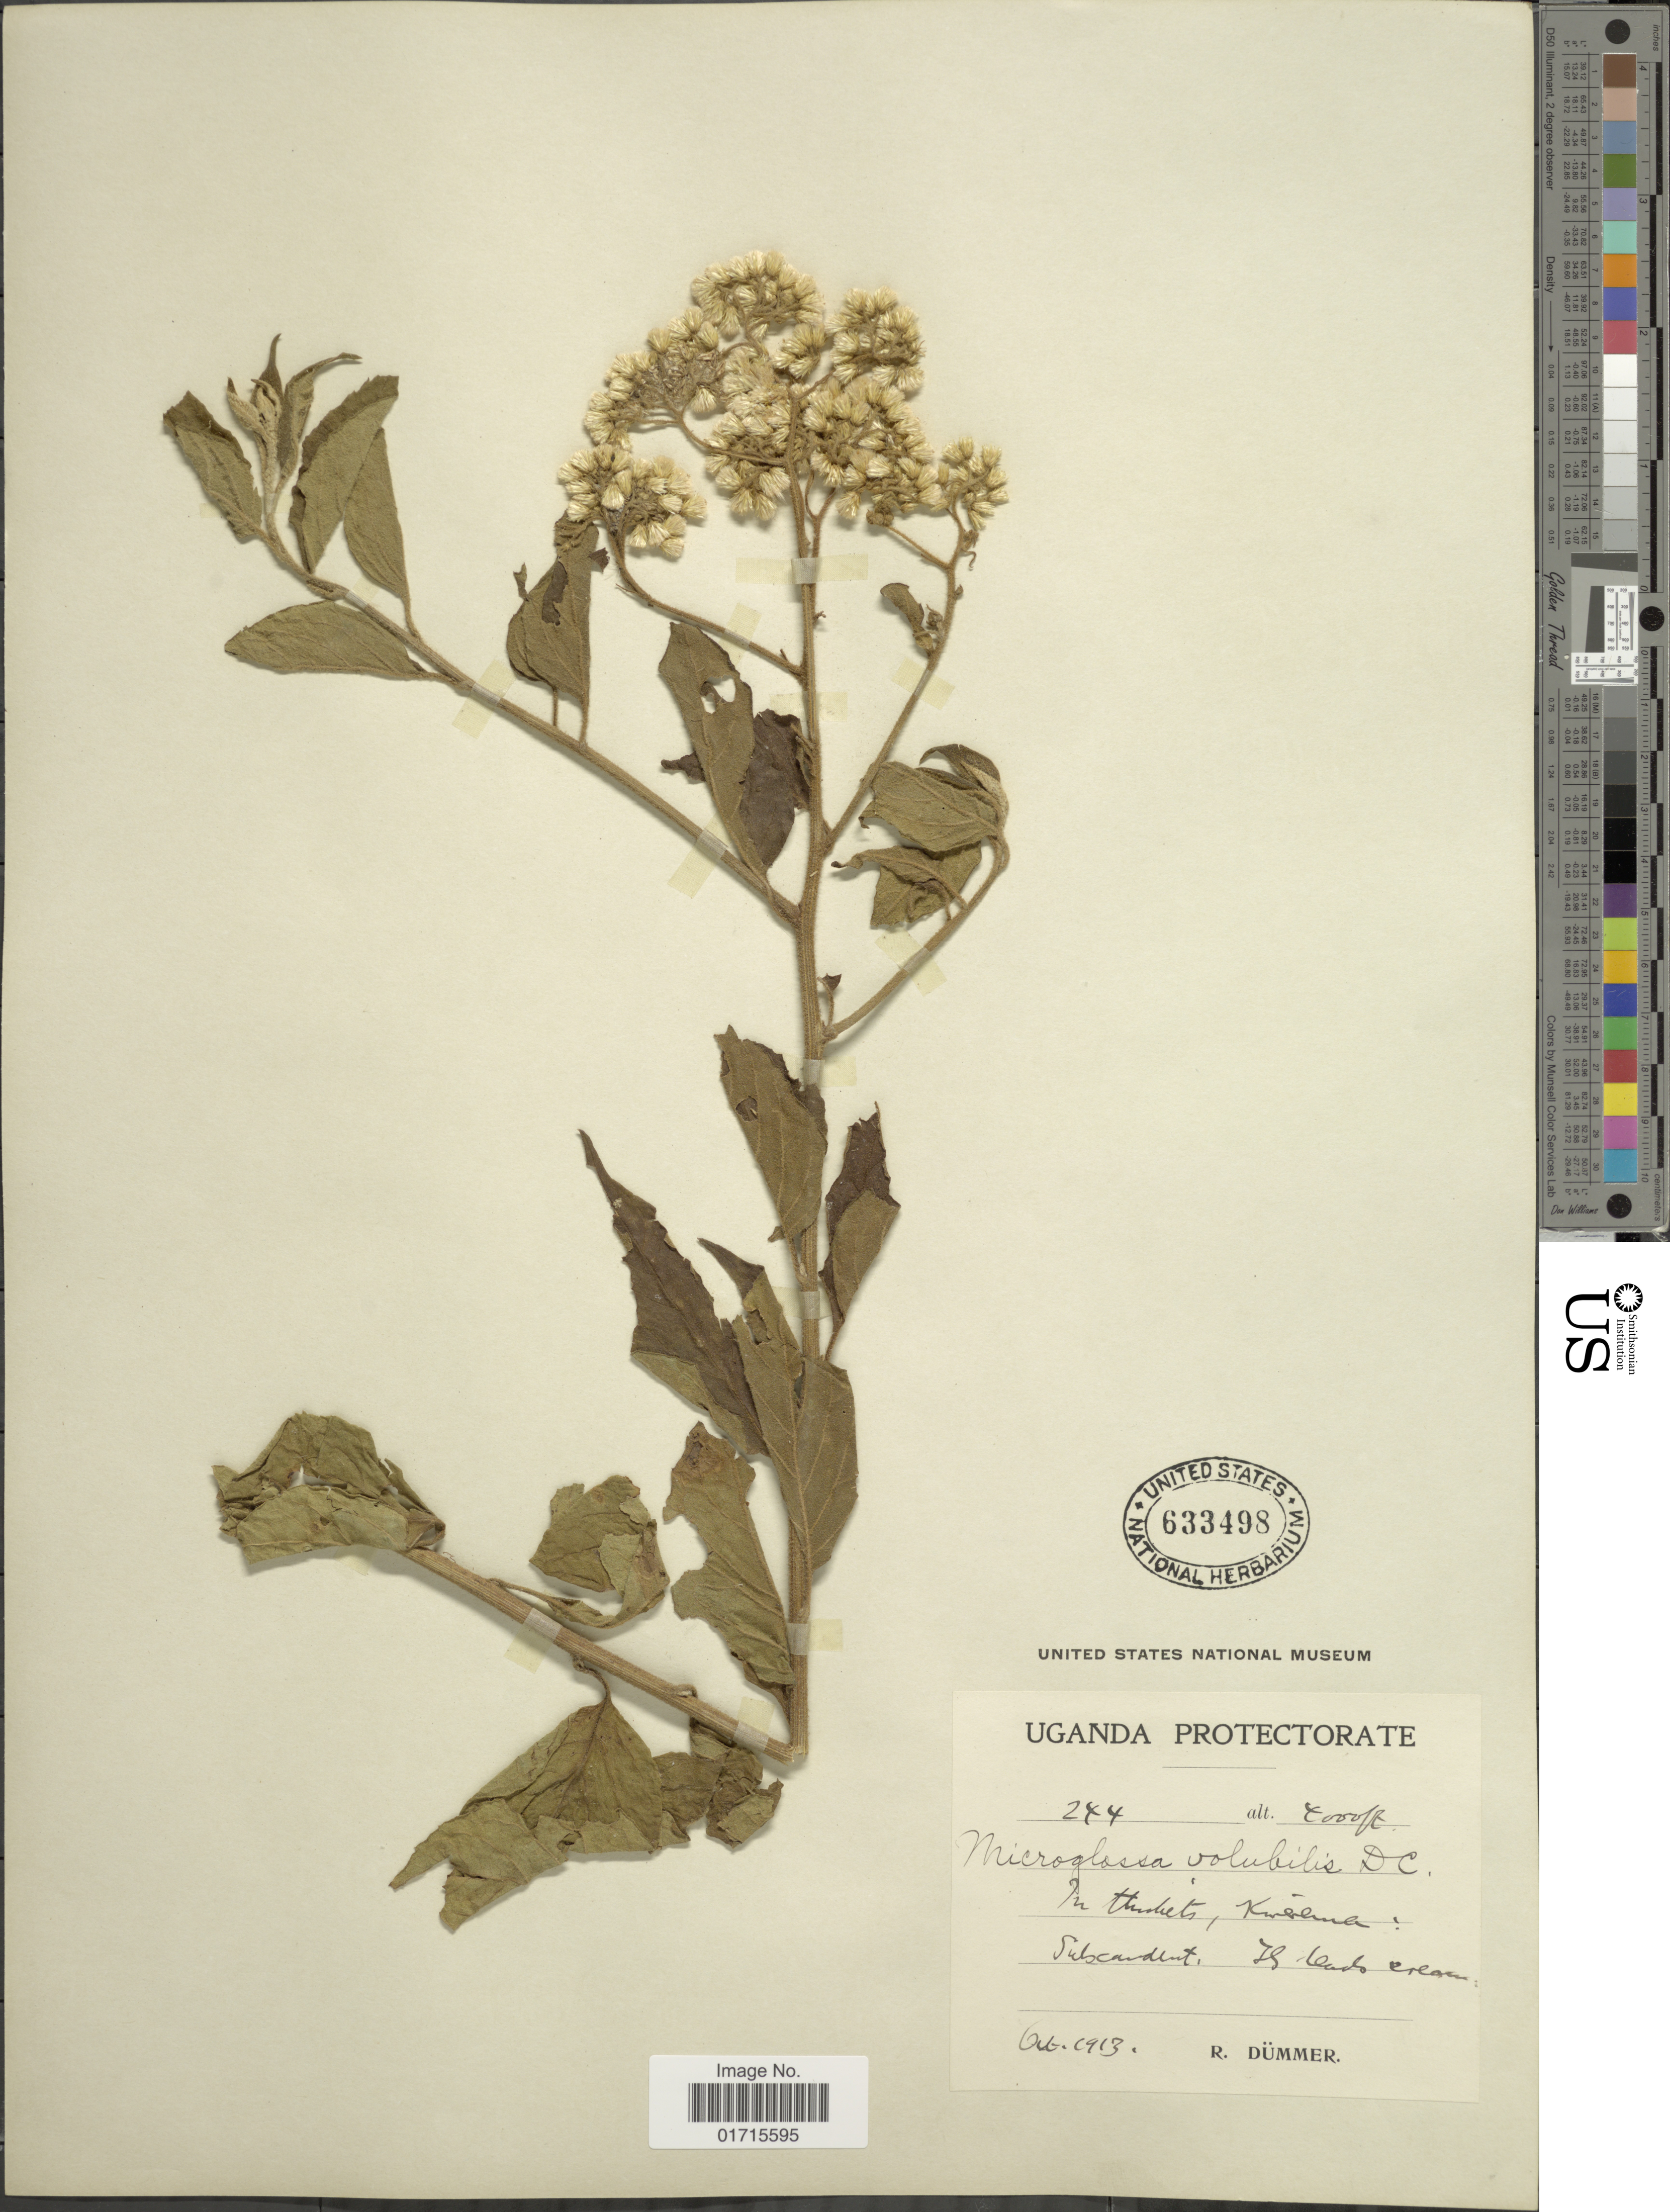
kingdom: Plantae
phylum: Tracheophyta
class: Magnoliopsida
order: Asterales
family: Asteraceae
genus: Microglossa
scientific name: Microglossa volubilis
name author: DC.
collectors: R. A. Dümmer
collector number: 244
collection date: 1913-10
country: Uganda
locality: Uganda. In thickets, Kirerema.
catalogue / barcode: US 633498